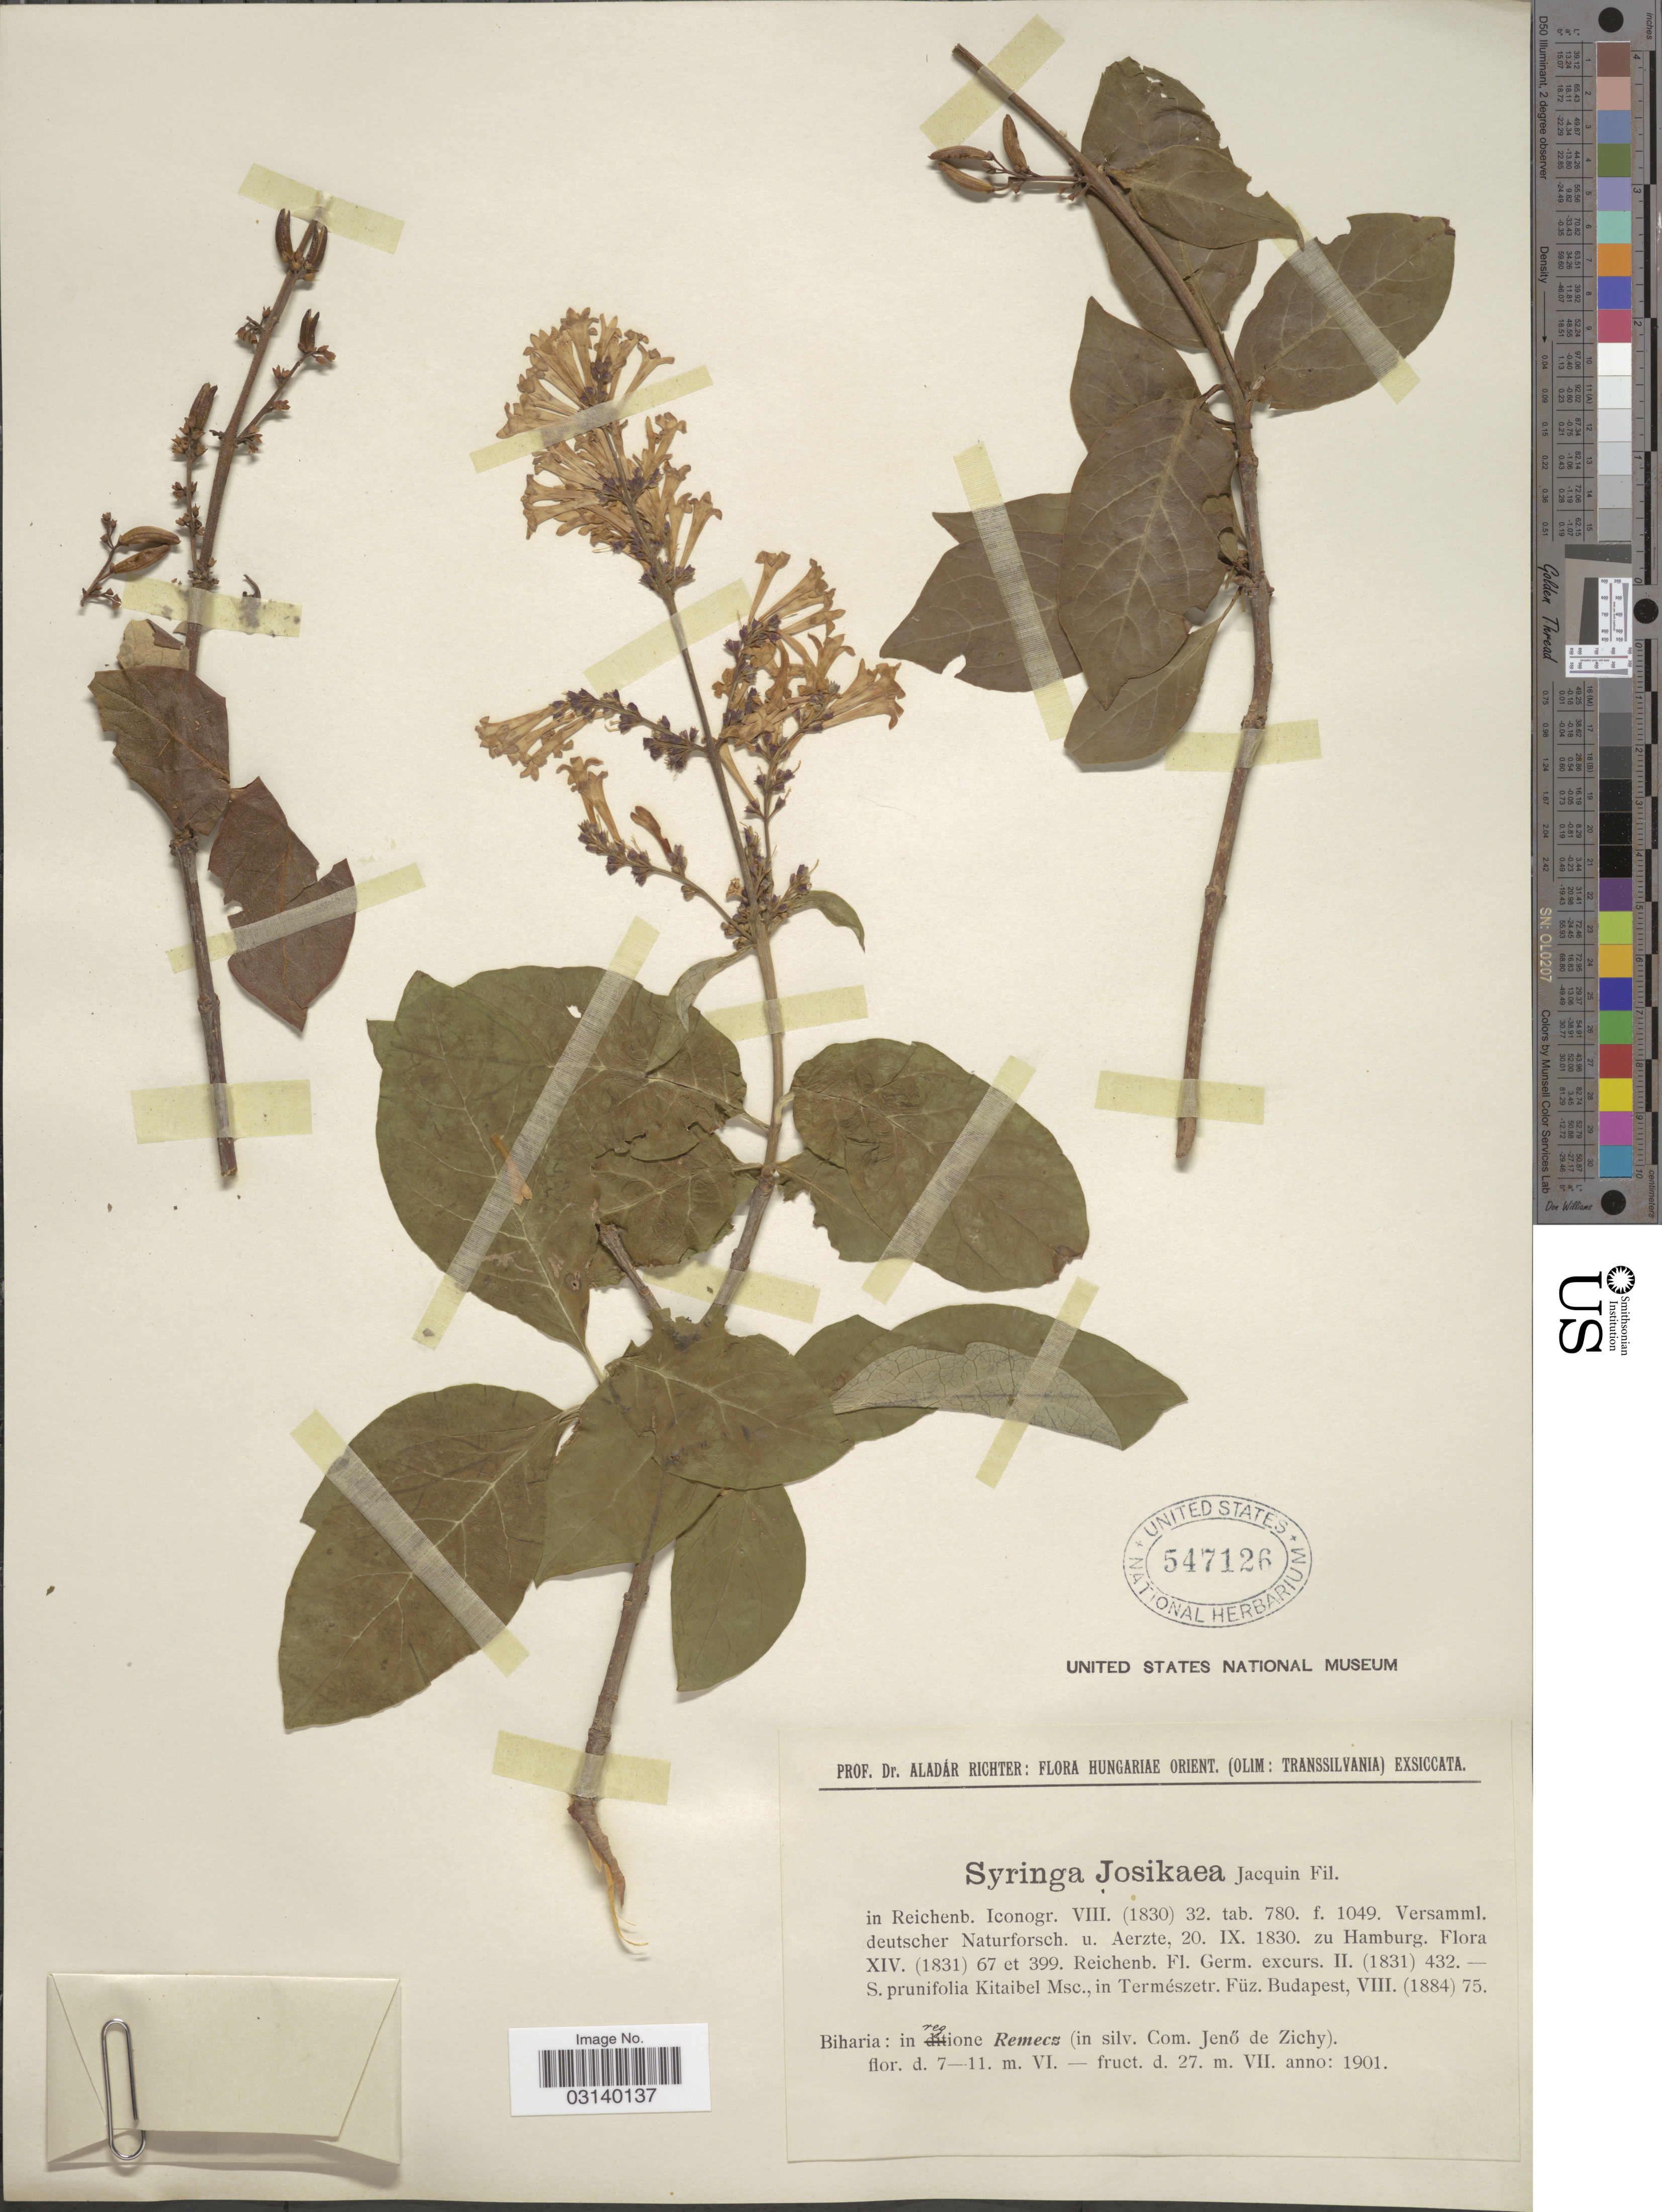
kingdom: Plantae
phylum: Tracheophyta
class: Magnoliopsida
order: Lamiales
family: Oleaceae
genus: Syringa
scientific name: Syringa josikaea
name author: J. Jacq. ex Rchb.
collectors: A. Richter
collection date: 1901-06-07/1901-07-27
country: Hungary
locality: Biharia: in regione Remecz (in silv. Com. Jenö de Zichy).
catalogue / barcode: US 547126